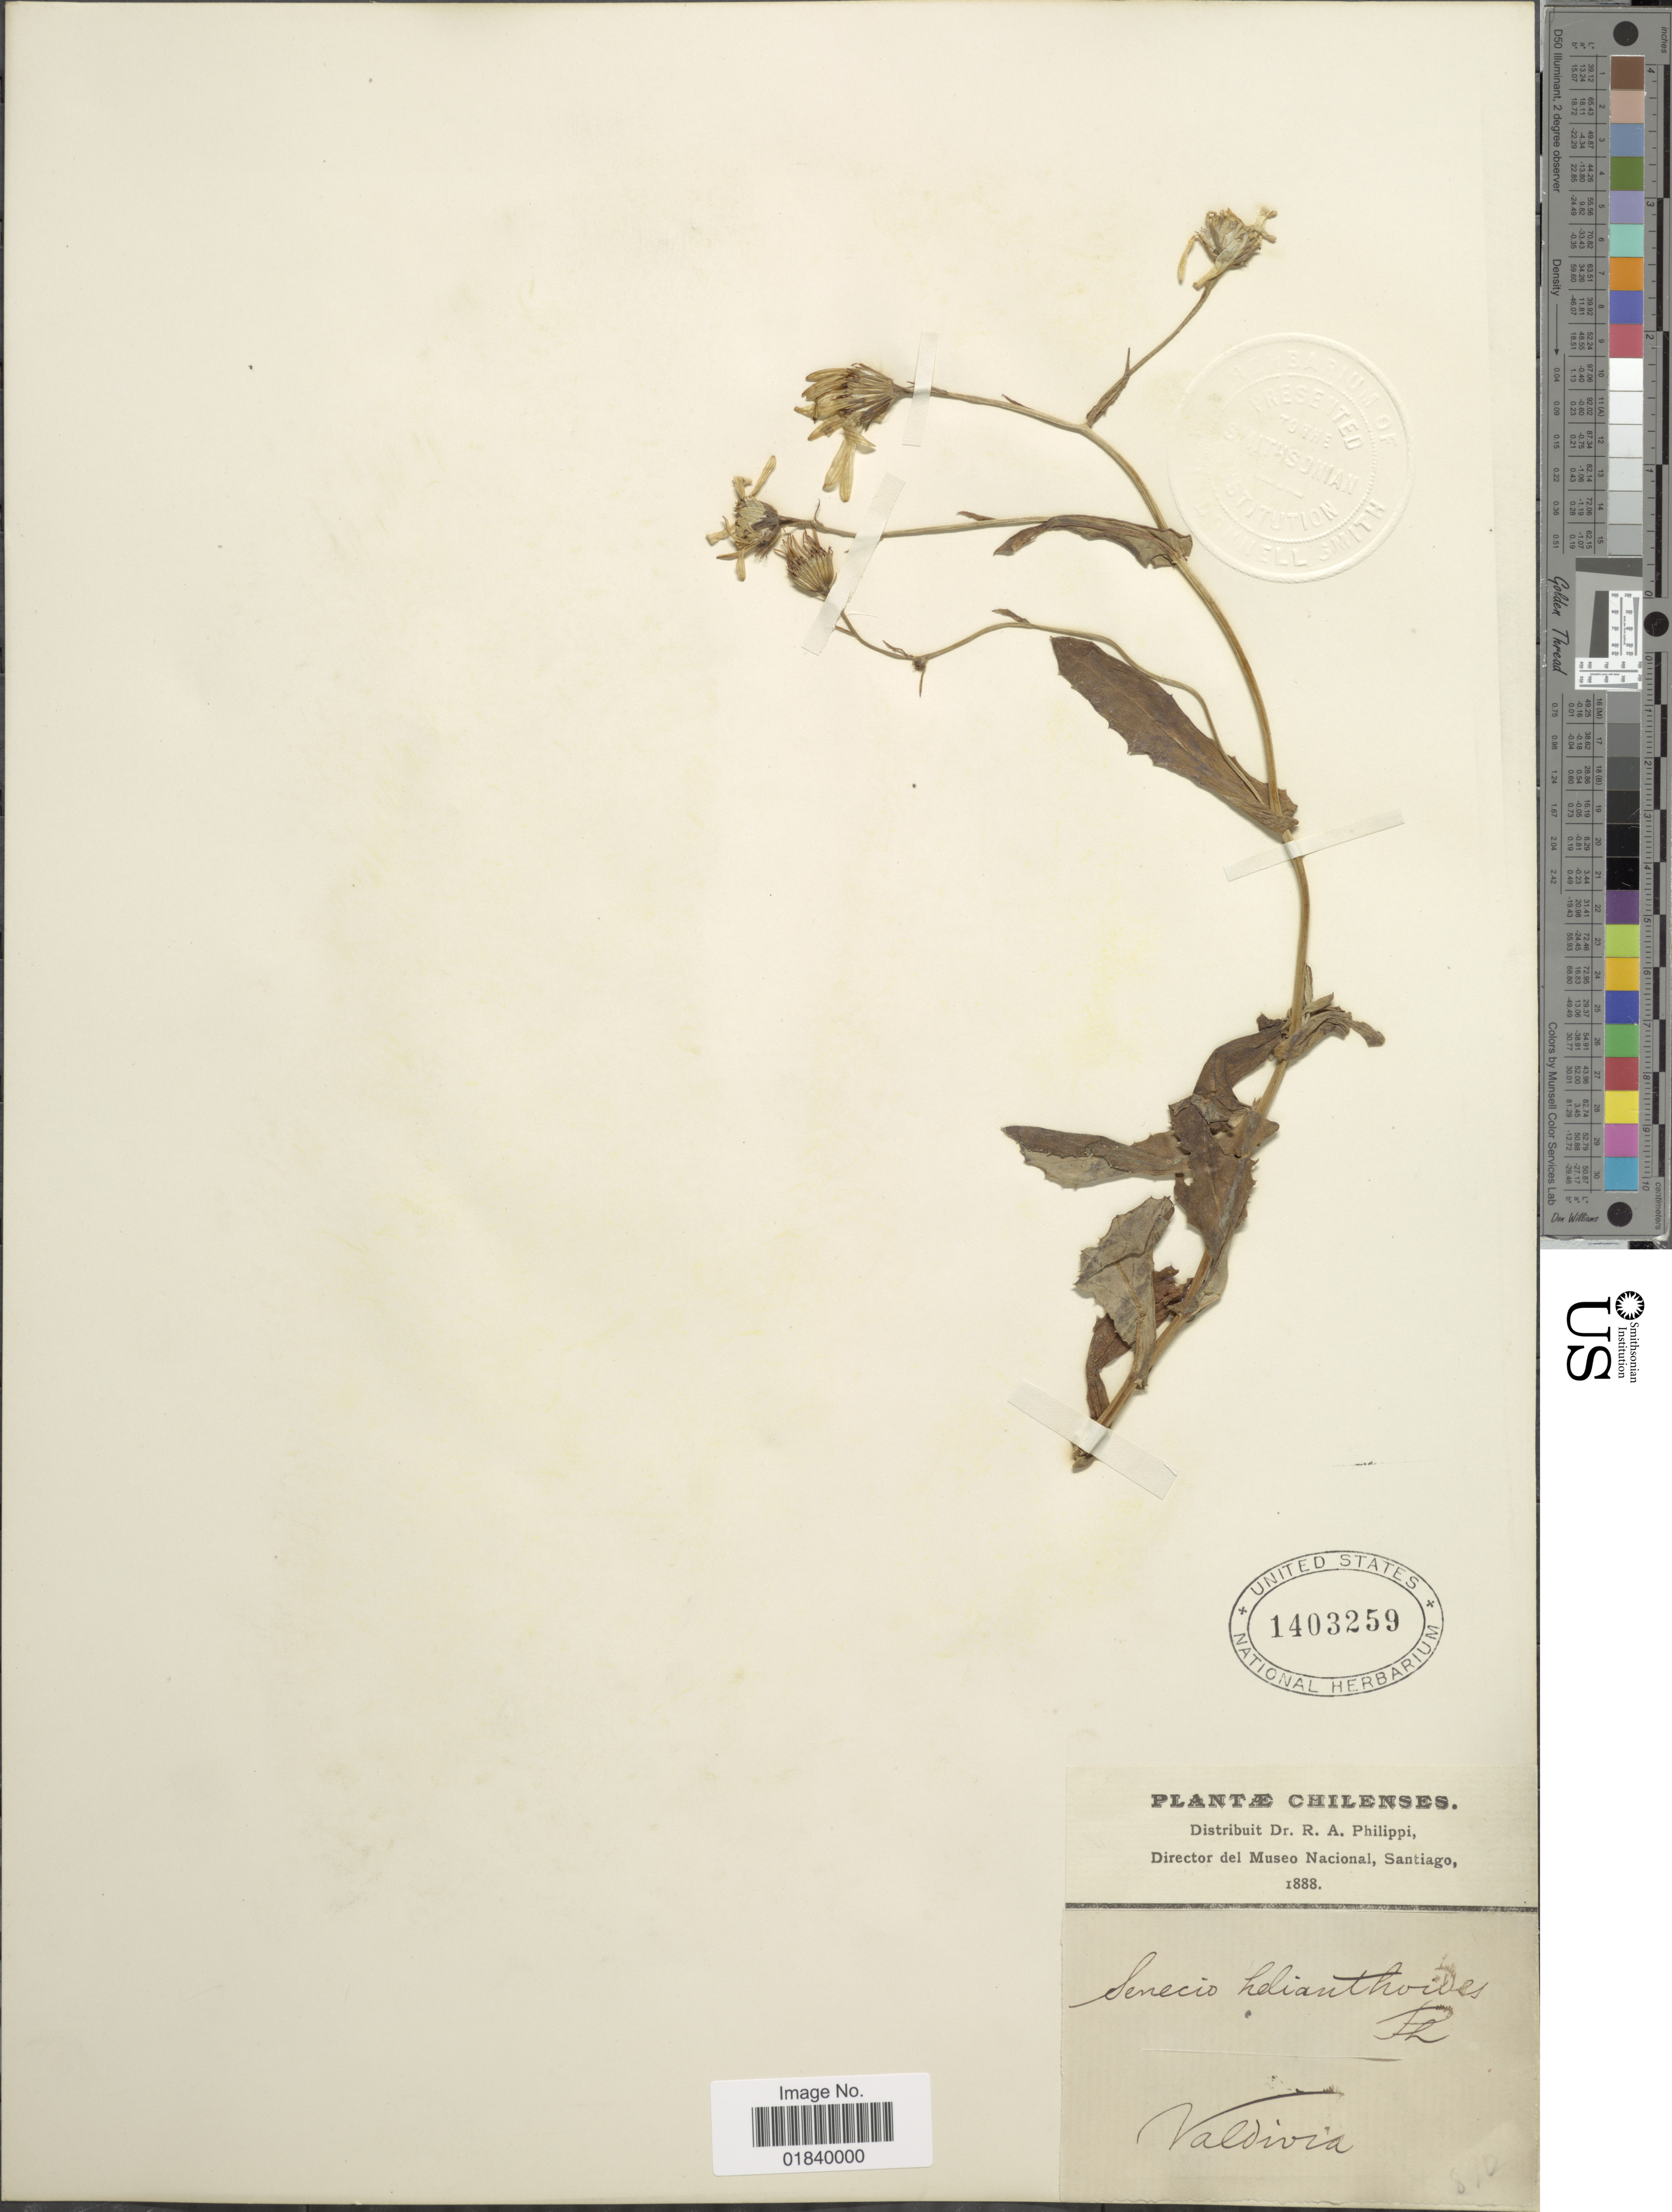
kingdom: Plantae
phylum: Tracheophyta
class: Magnoliopsida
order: Asterales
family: Asteraceae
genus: Senecio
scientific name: Senecio prenanthifolius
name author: Phil.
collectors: R. A. Philippi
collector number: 870*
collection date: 1888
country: Chile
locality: Valdivia.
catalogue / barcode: US 1403259